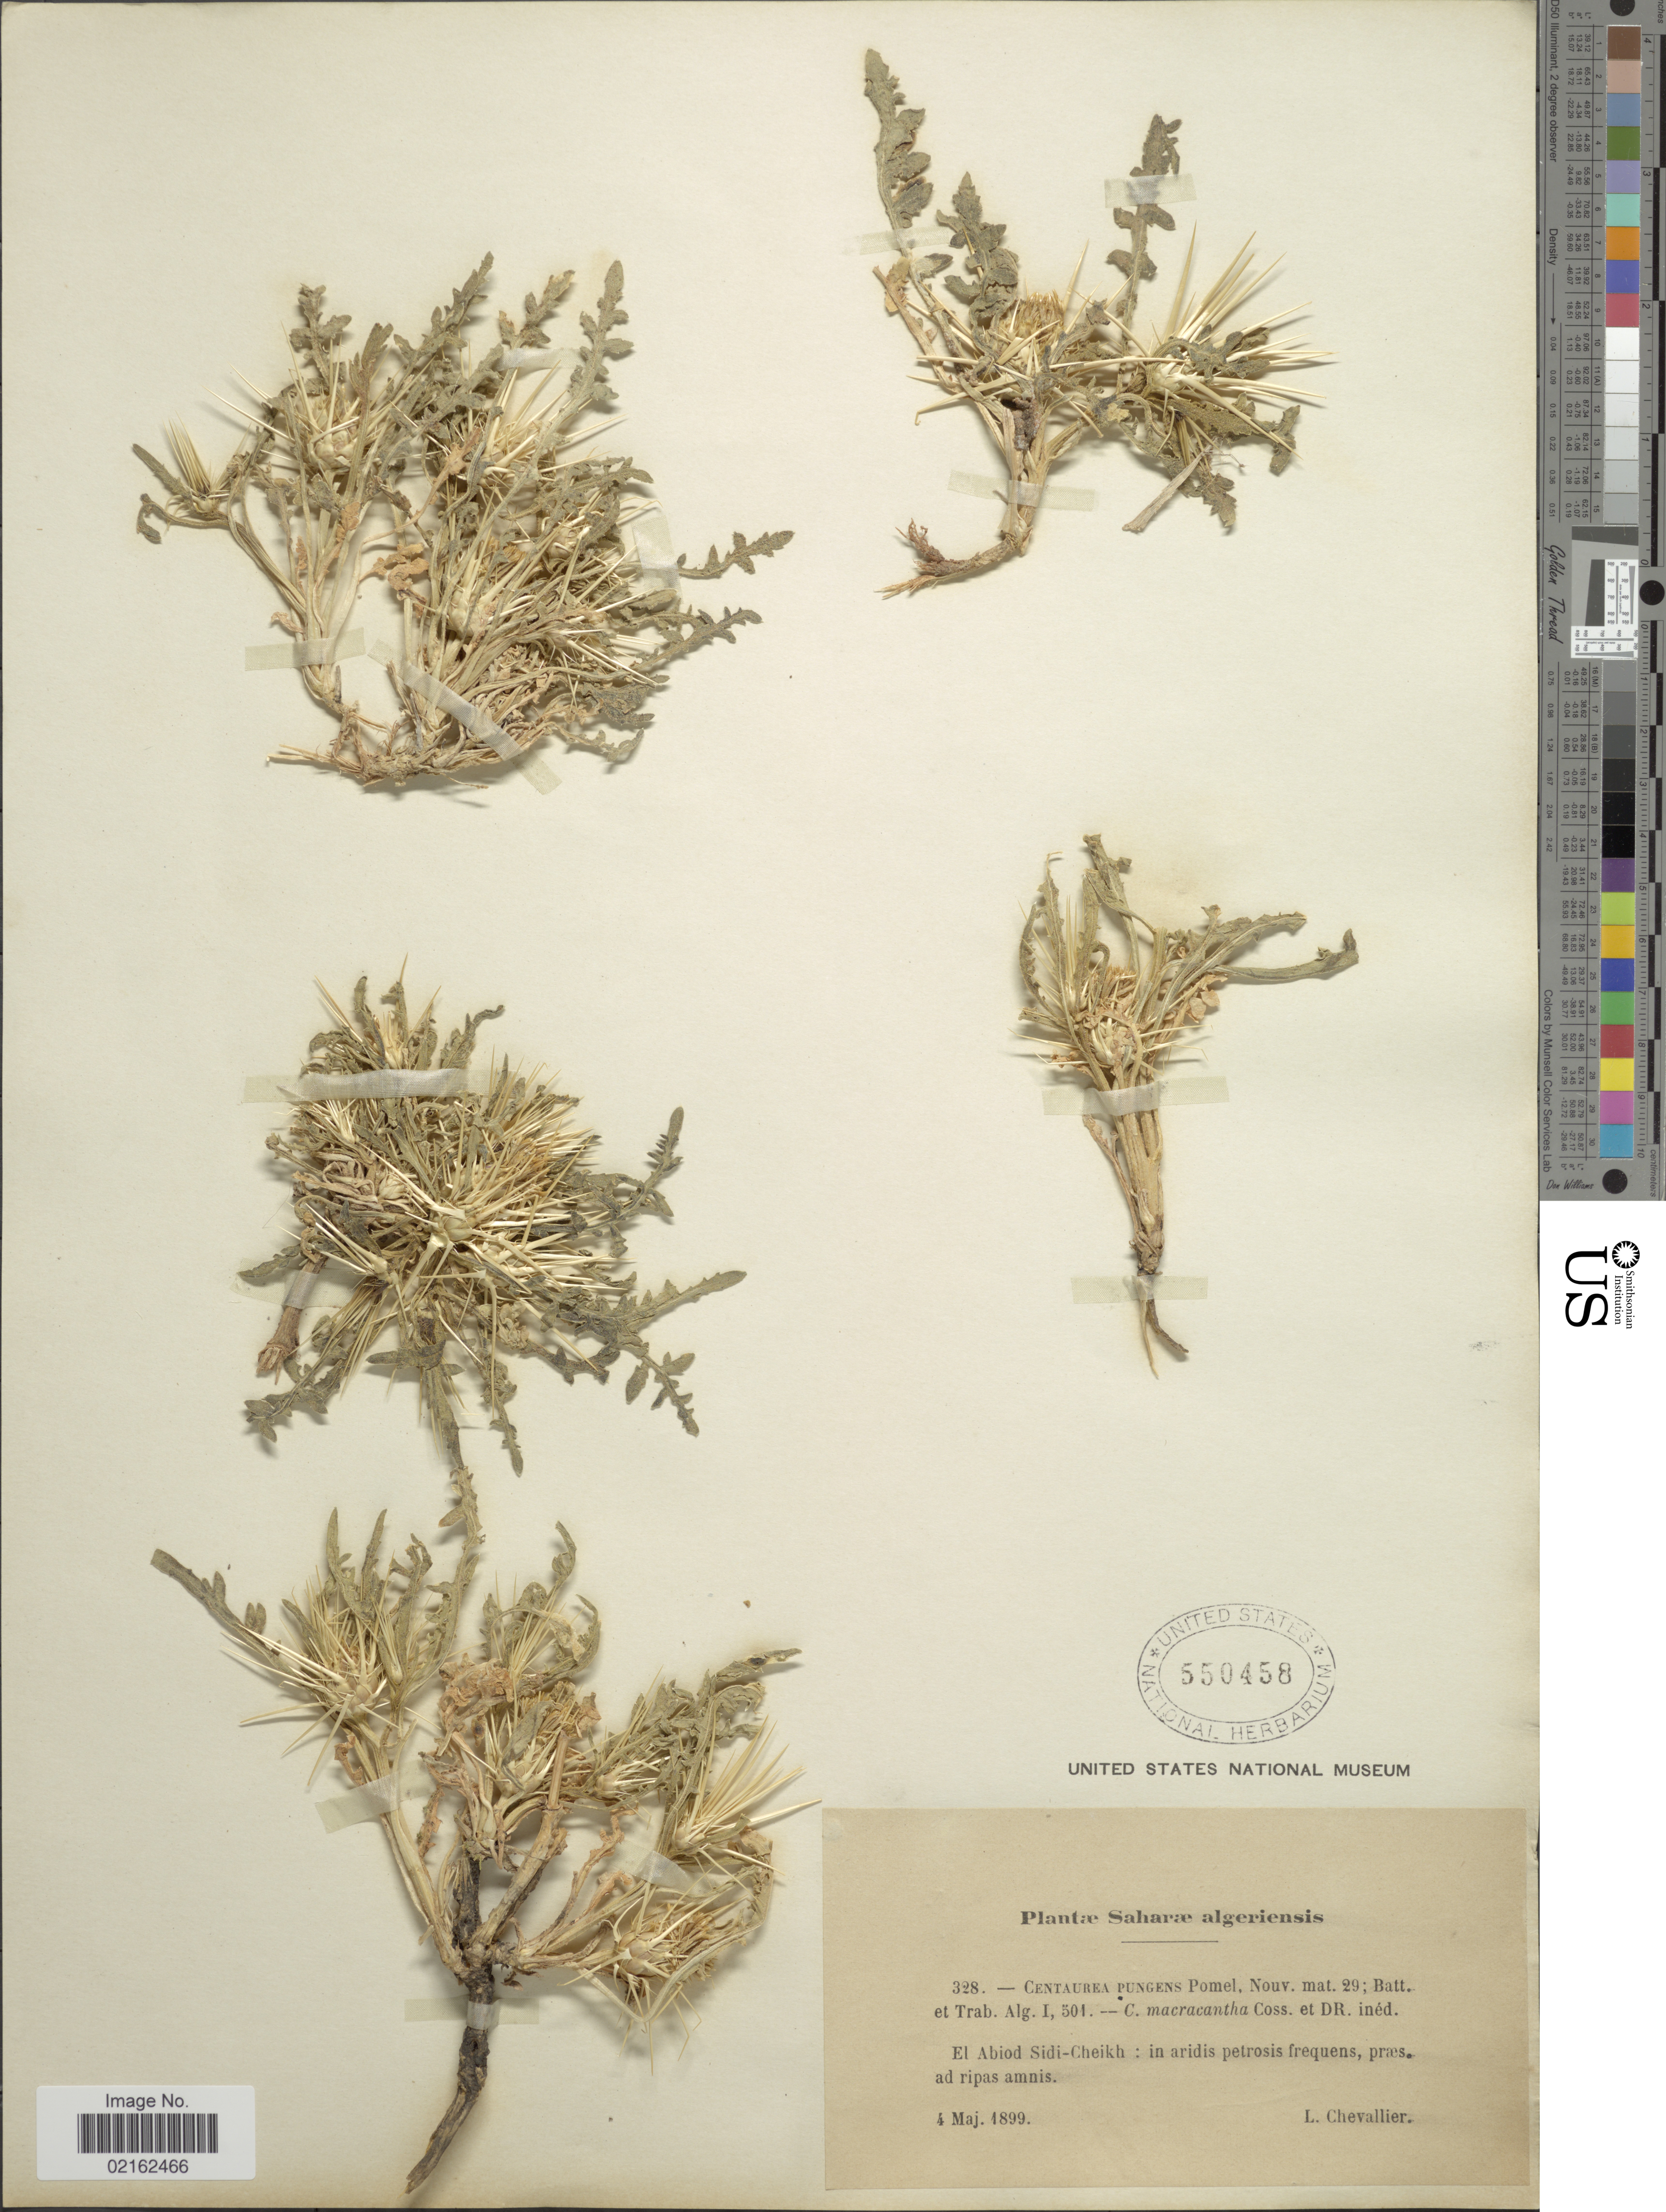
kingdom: Plantae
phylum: Tracheophyta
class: Magnoliopsida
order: Asterales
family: Asteraceae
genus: Centaurea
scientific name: Centaurea pungens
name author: Pomel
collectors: L. Chevallier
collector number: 328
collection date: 1899-05-04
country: Algeria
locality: Saharae algeriensis, El Abiod Sidi-Cheikh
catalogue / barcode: US 550458